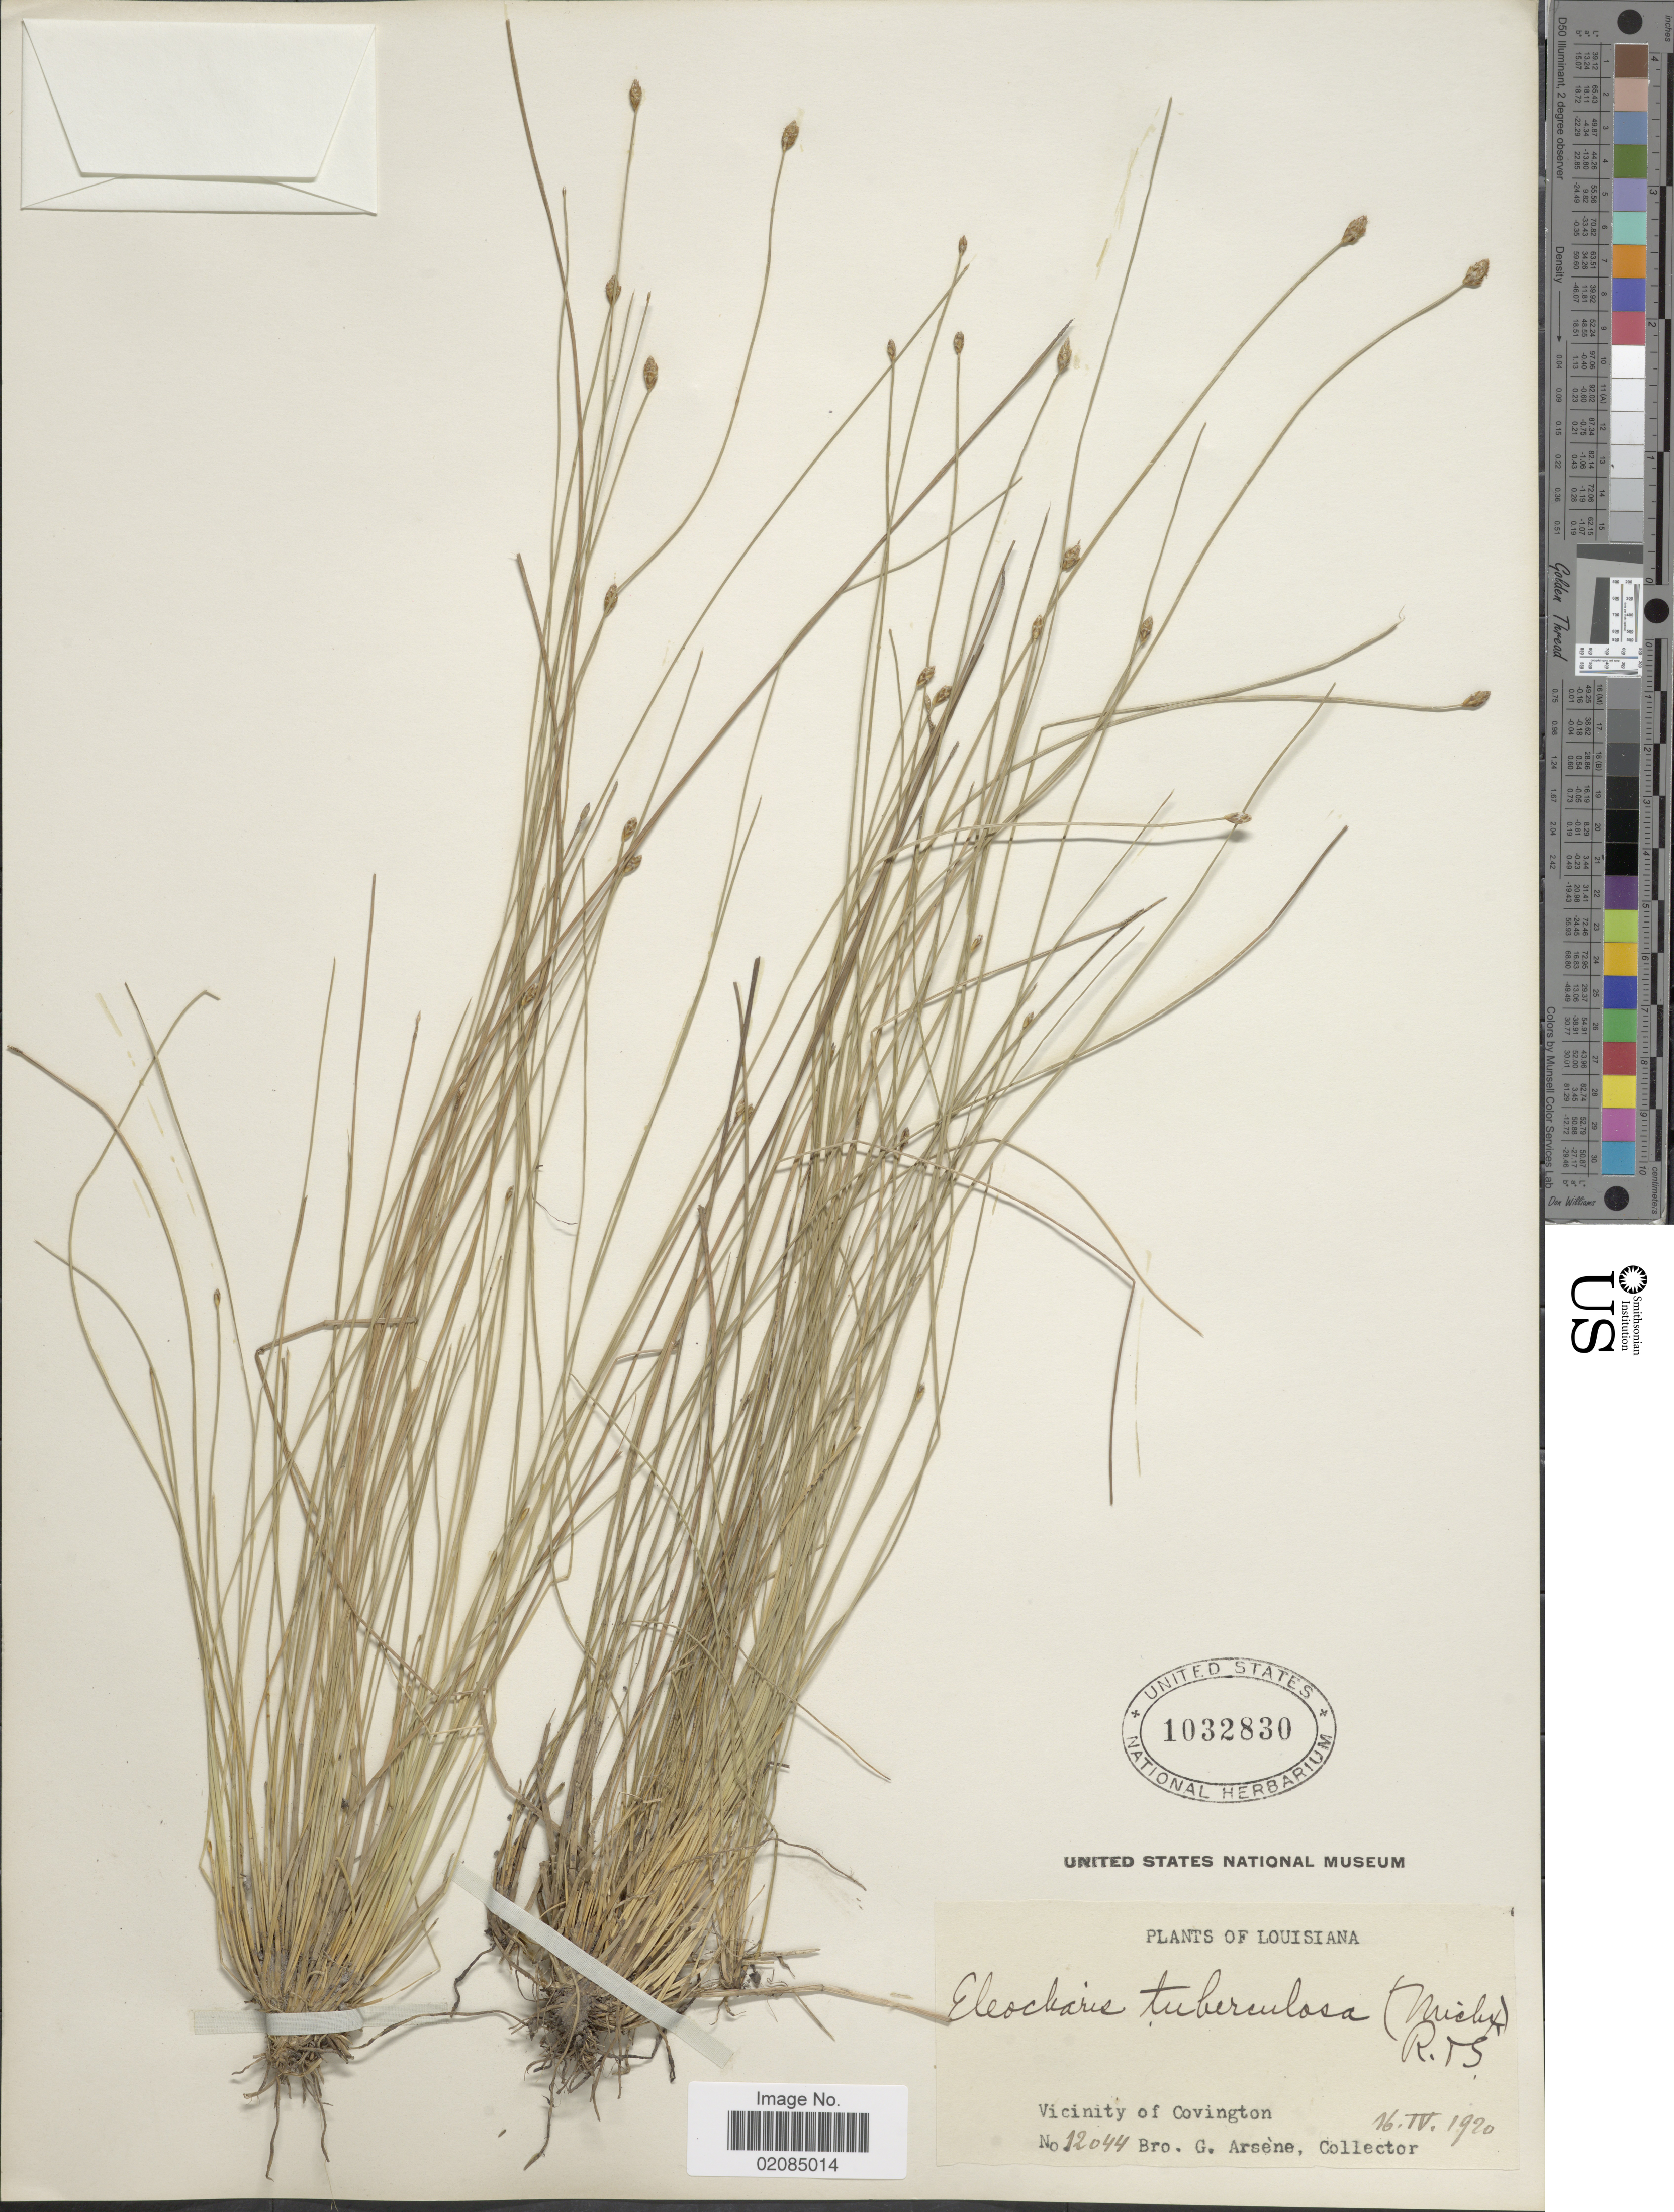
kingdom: Plantae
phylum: Tracheophyta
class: Liliopsida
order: Poales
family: Cyperaceae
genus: Eleocharis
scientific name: Eleocharis tuberculosa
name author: (Michx.) Roem. & Schult.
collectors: Bro. G. Arsène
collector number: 12044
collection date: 1920-04-16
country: United States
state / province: Louisiana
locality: Vicinity of Covington.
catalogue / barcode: US 1032830